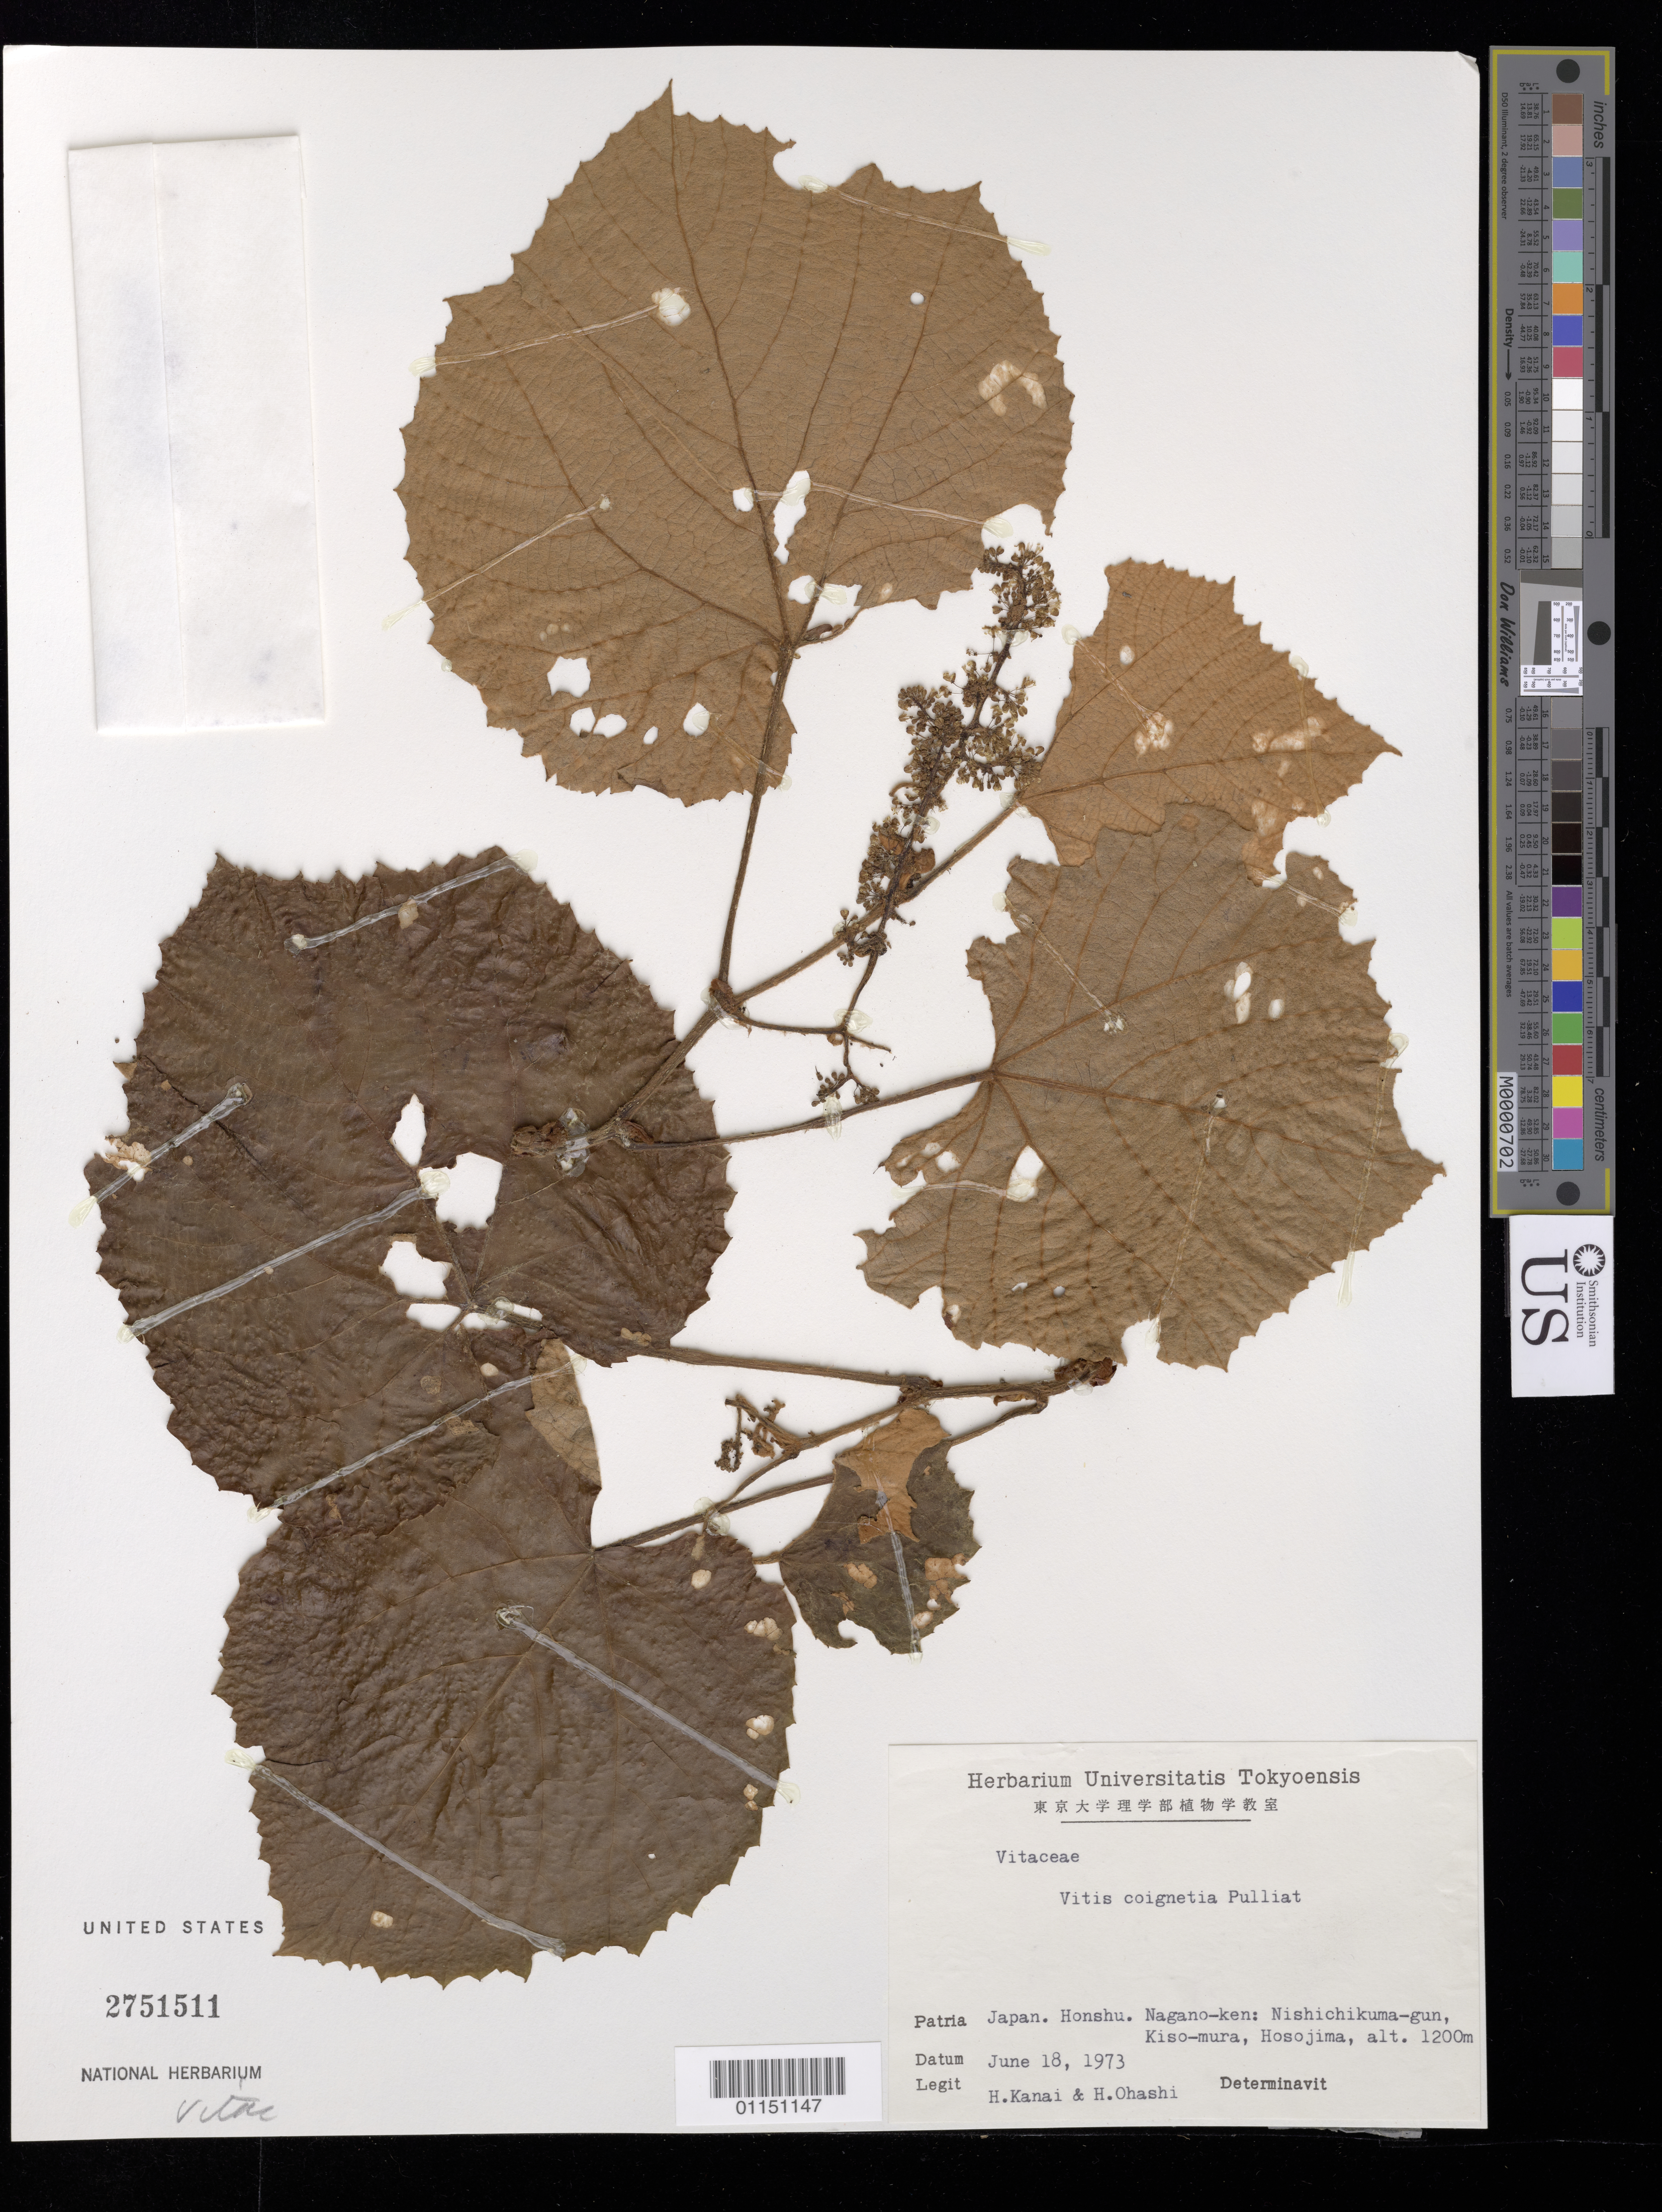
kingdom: Plantae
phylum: Tracheophyta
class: Magnoliopsida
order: Vitales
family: Vitaceae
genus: Vitis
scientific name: Vitis coignetiae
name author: Pulliat ex Planch.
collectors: H. Kanai & H. Ohashi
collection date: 1973-06-18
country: Japan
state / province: Nagano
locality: Nagano-ken: Nishichikuma-gun, Kiso-mura, Hosojima.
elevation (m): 1200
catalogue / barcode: US 2751511